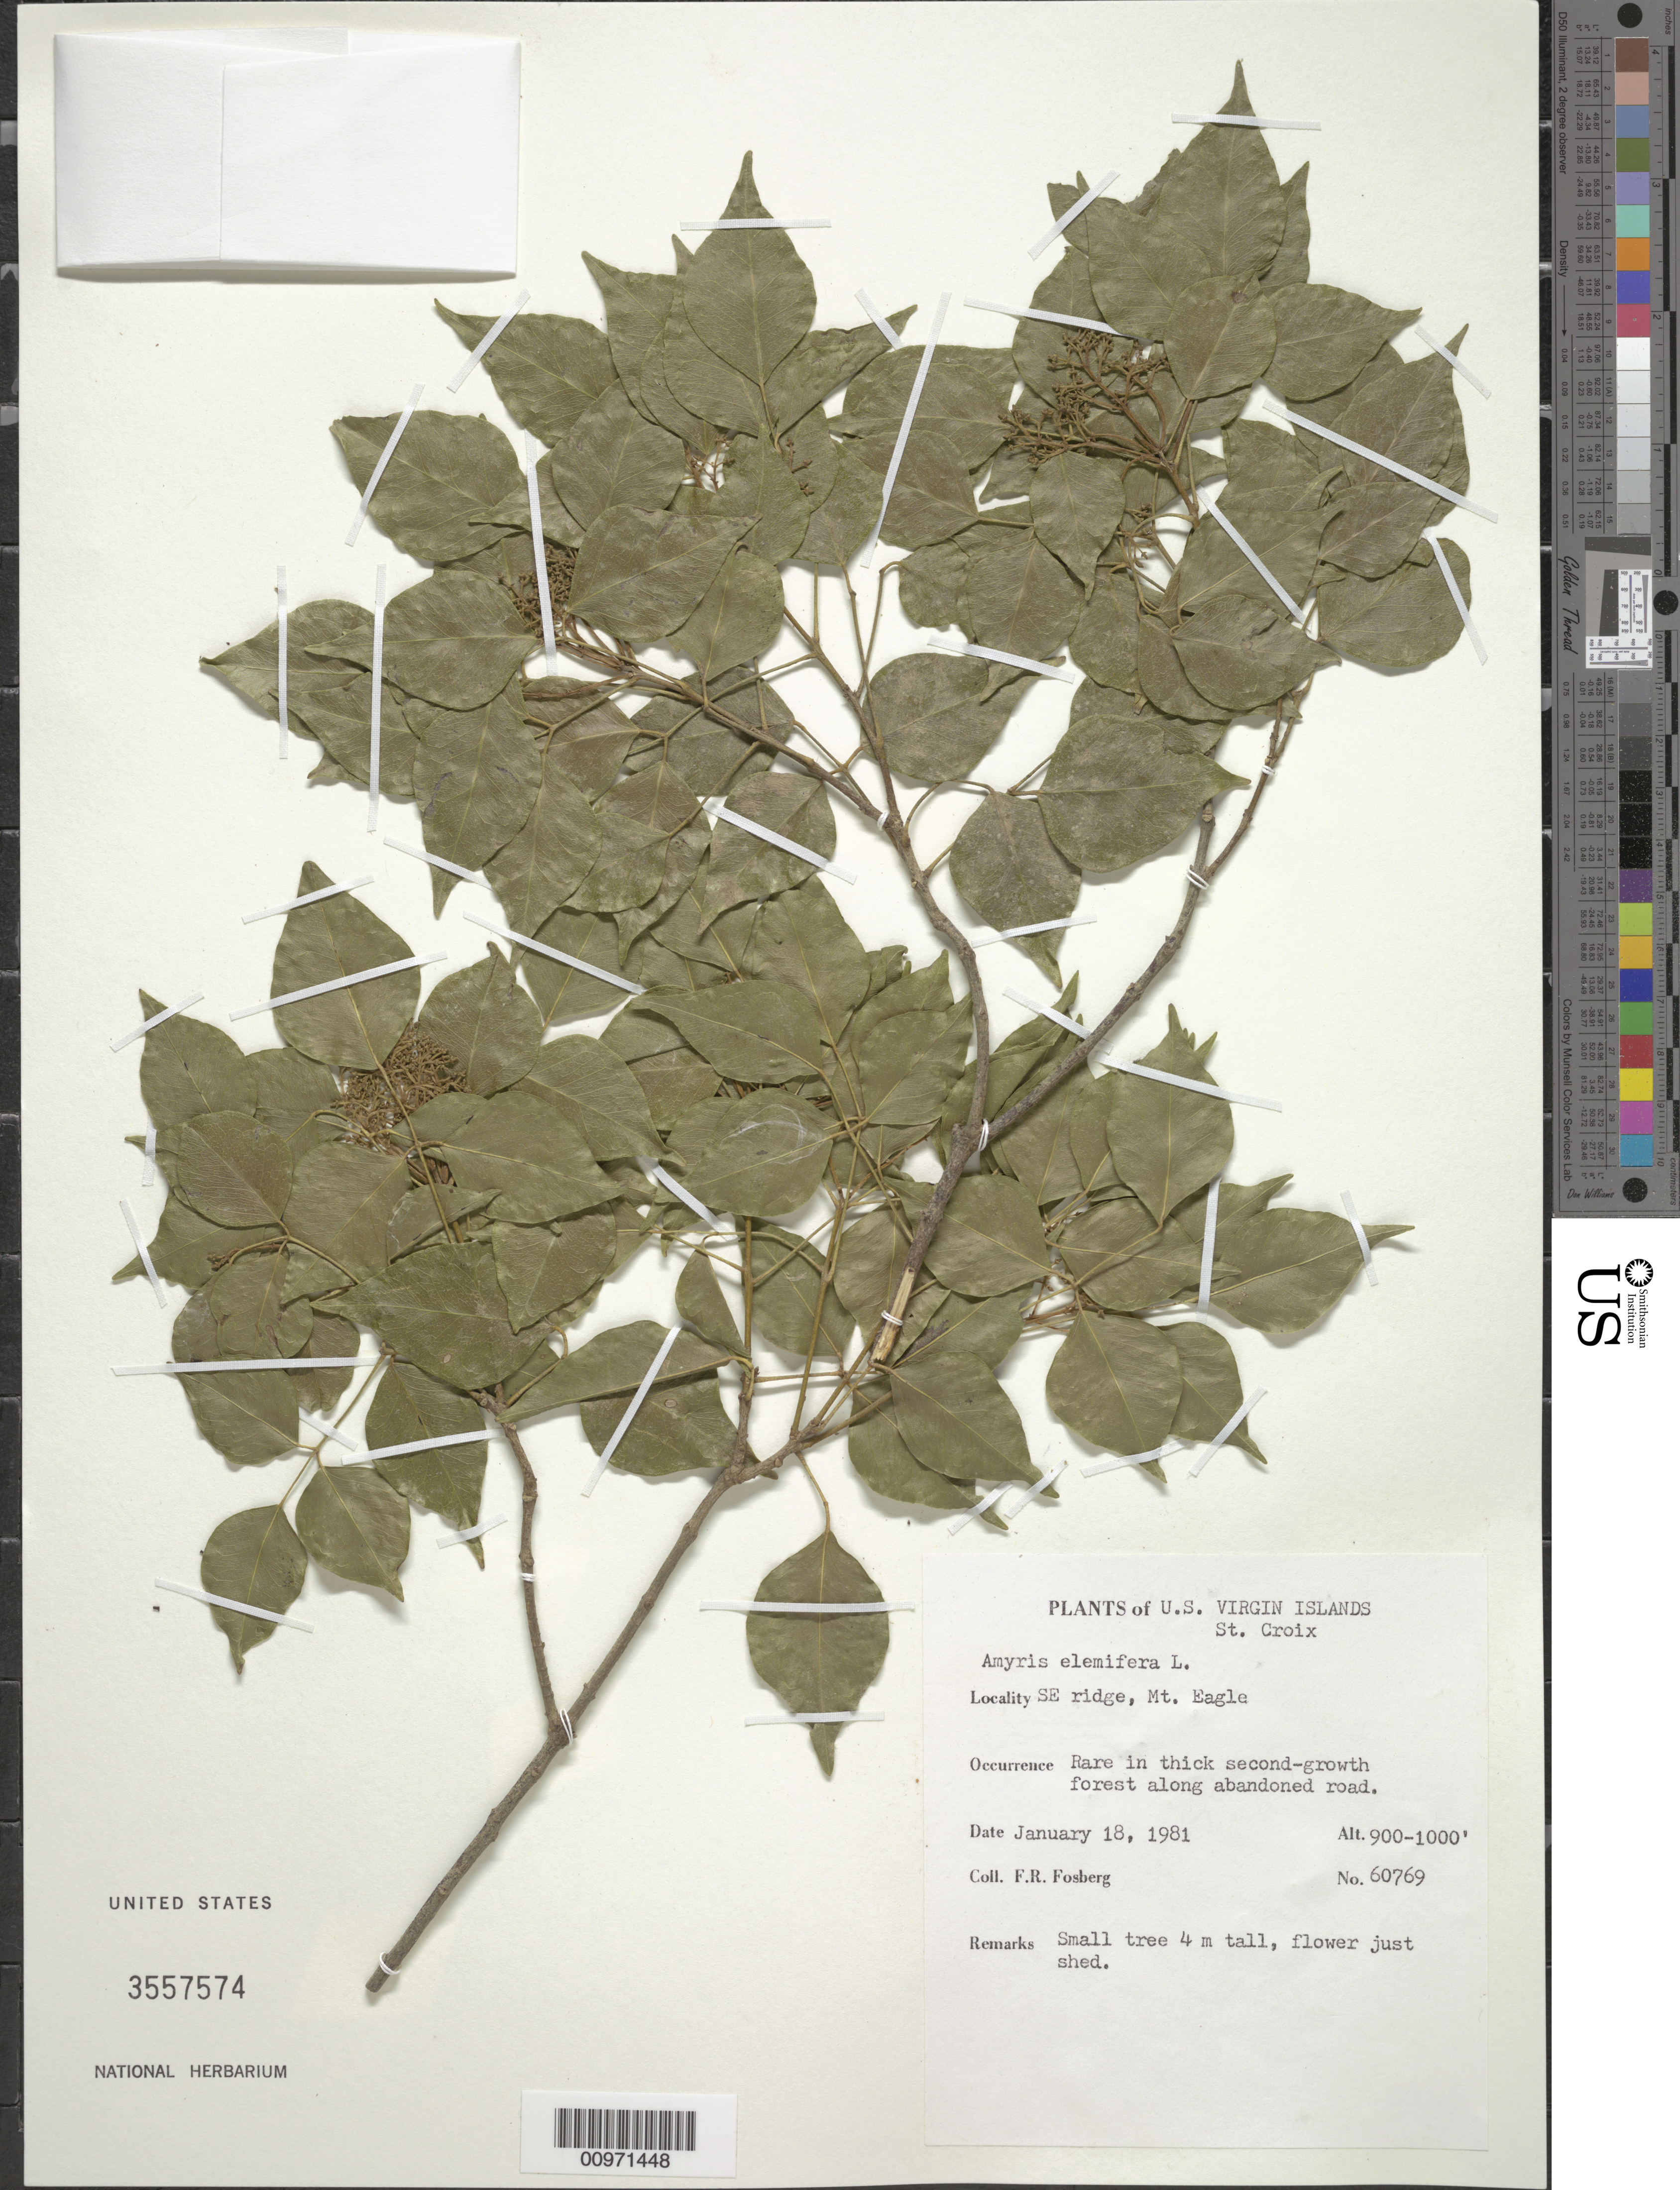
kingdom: Plantae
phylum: Tracheophyta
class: Magnoliopsida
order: Sapindales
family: Rutaceae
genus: Amyris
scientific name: Amyris elemifera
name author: L.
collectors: F. R. Fosberg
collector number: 60769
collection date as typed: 18 Jan 1981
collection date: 1981-01-18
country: U.S. Virgin Islands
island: St. Croix I.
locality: SE ridge, Mt. Eagle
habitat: In thick second-growth forest along abandoned road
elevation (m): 274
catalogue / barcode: US 3557574